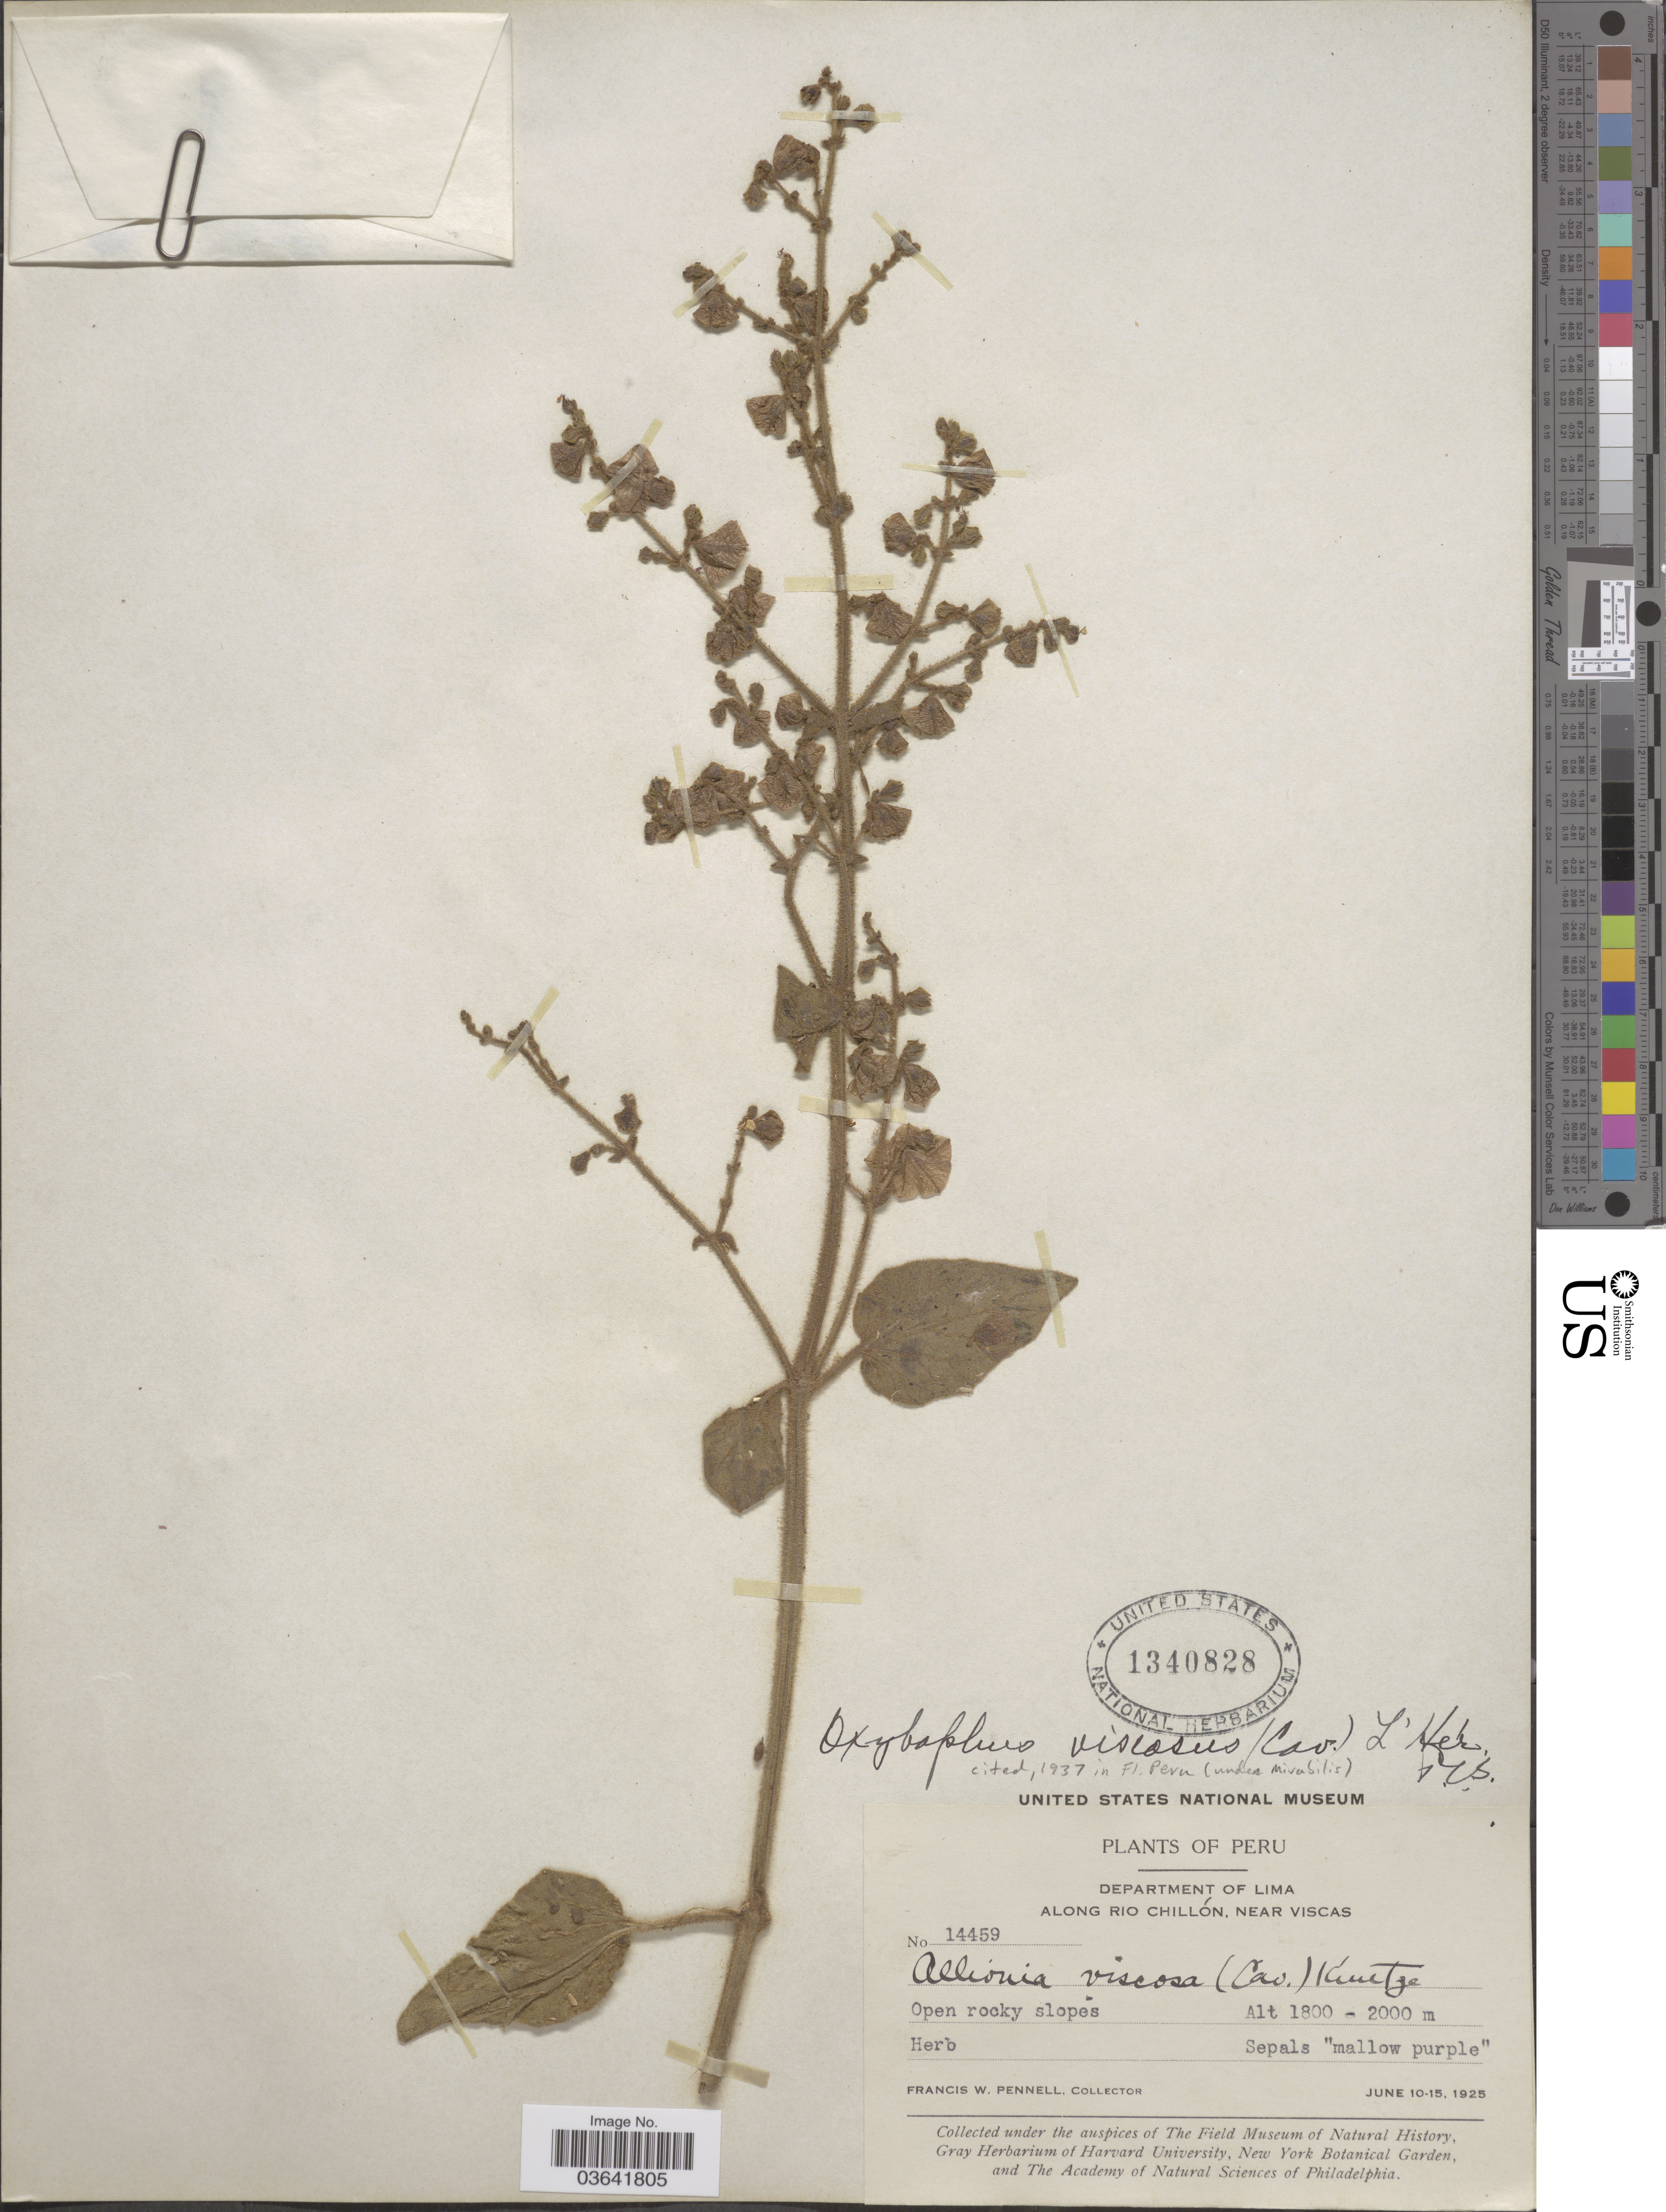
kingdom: Plantae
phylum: Tracheophyta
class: Magnoliopsida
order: Caryophyllales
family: Nyctaginaceae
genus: Mirabilis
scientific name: Mirabilis viscosa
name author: Cav.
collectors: F. W. Pennell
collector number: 14459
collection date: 1925-06-10/1925-06-15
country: Peru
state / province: Lima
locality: Department of Lima, Along Rio Chillón, near Viscas.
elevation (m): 1800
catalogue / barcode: US 1340828